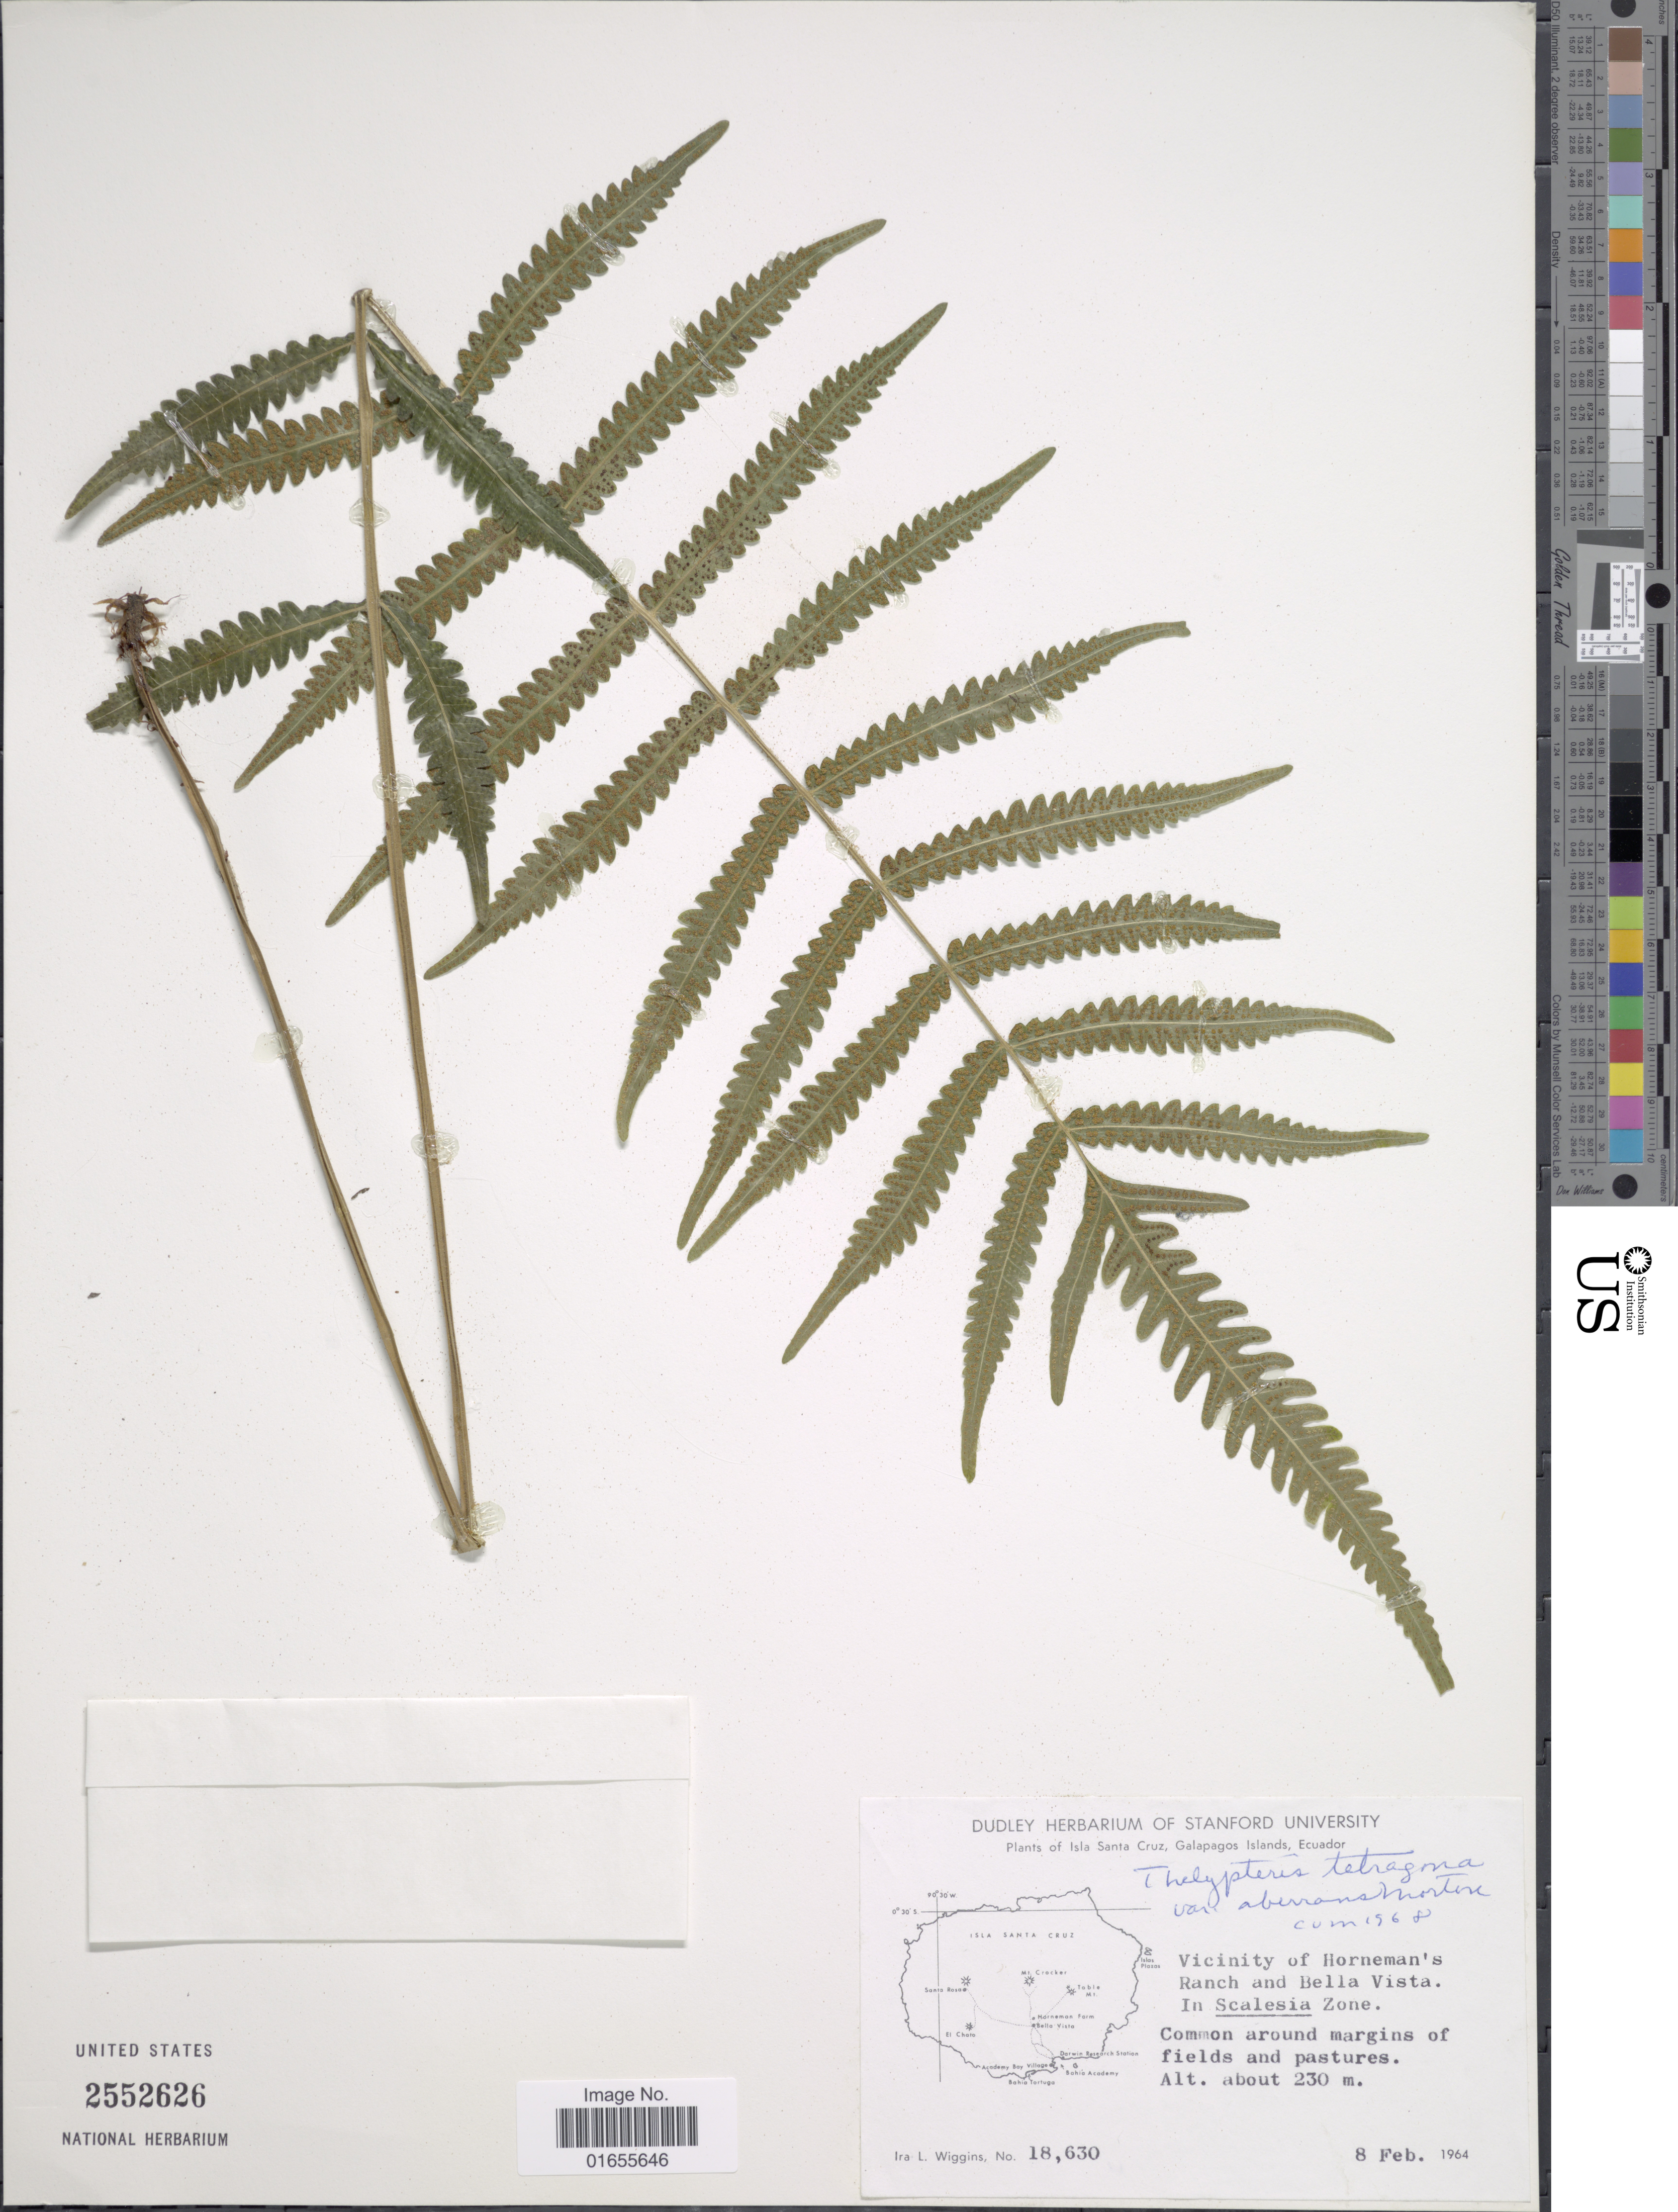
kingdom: Plantae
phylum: Tracheophyta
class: Polypodiopsida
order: Polypodiales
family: Thelypteridaceae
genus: Goniopteris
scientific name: Goniopteris tetragona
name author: (C. Presl) Sw.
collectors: I. L. Wiggins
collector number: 18.630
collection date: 1964-02-08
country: Ecuador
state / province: Colón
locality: Isla Santa Cruz, Galapagos Islands, Vicinity of Horneman's Ranch and Bella Vista. In Scalesia Zone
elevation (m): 230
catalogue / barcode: US 2552626